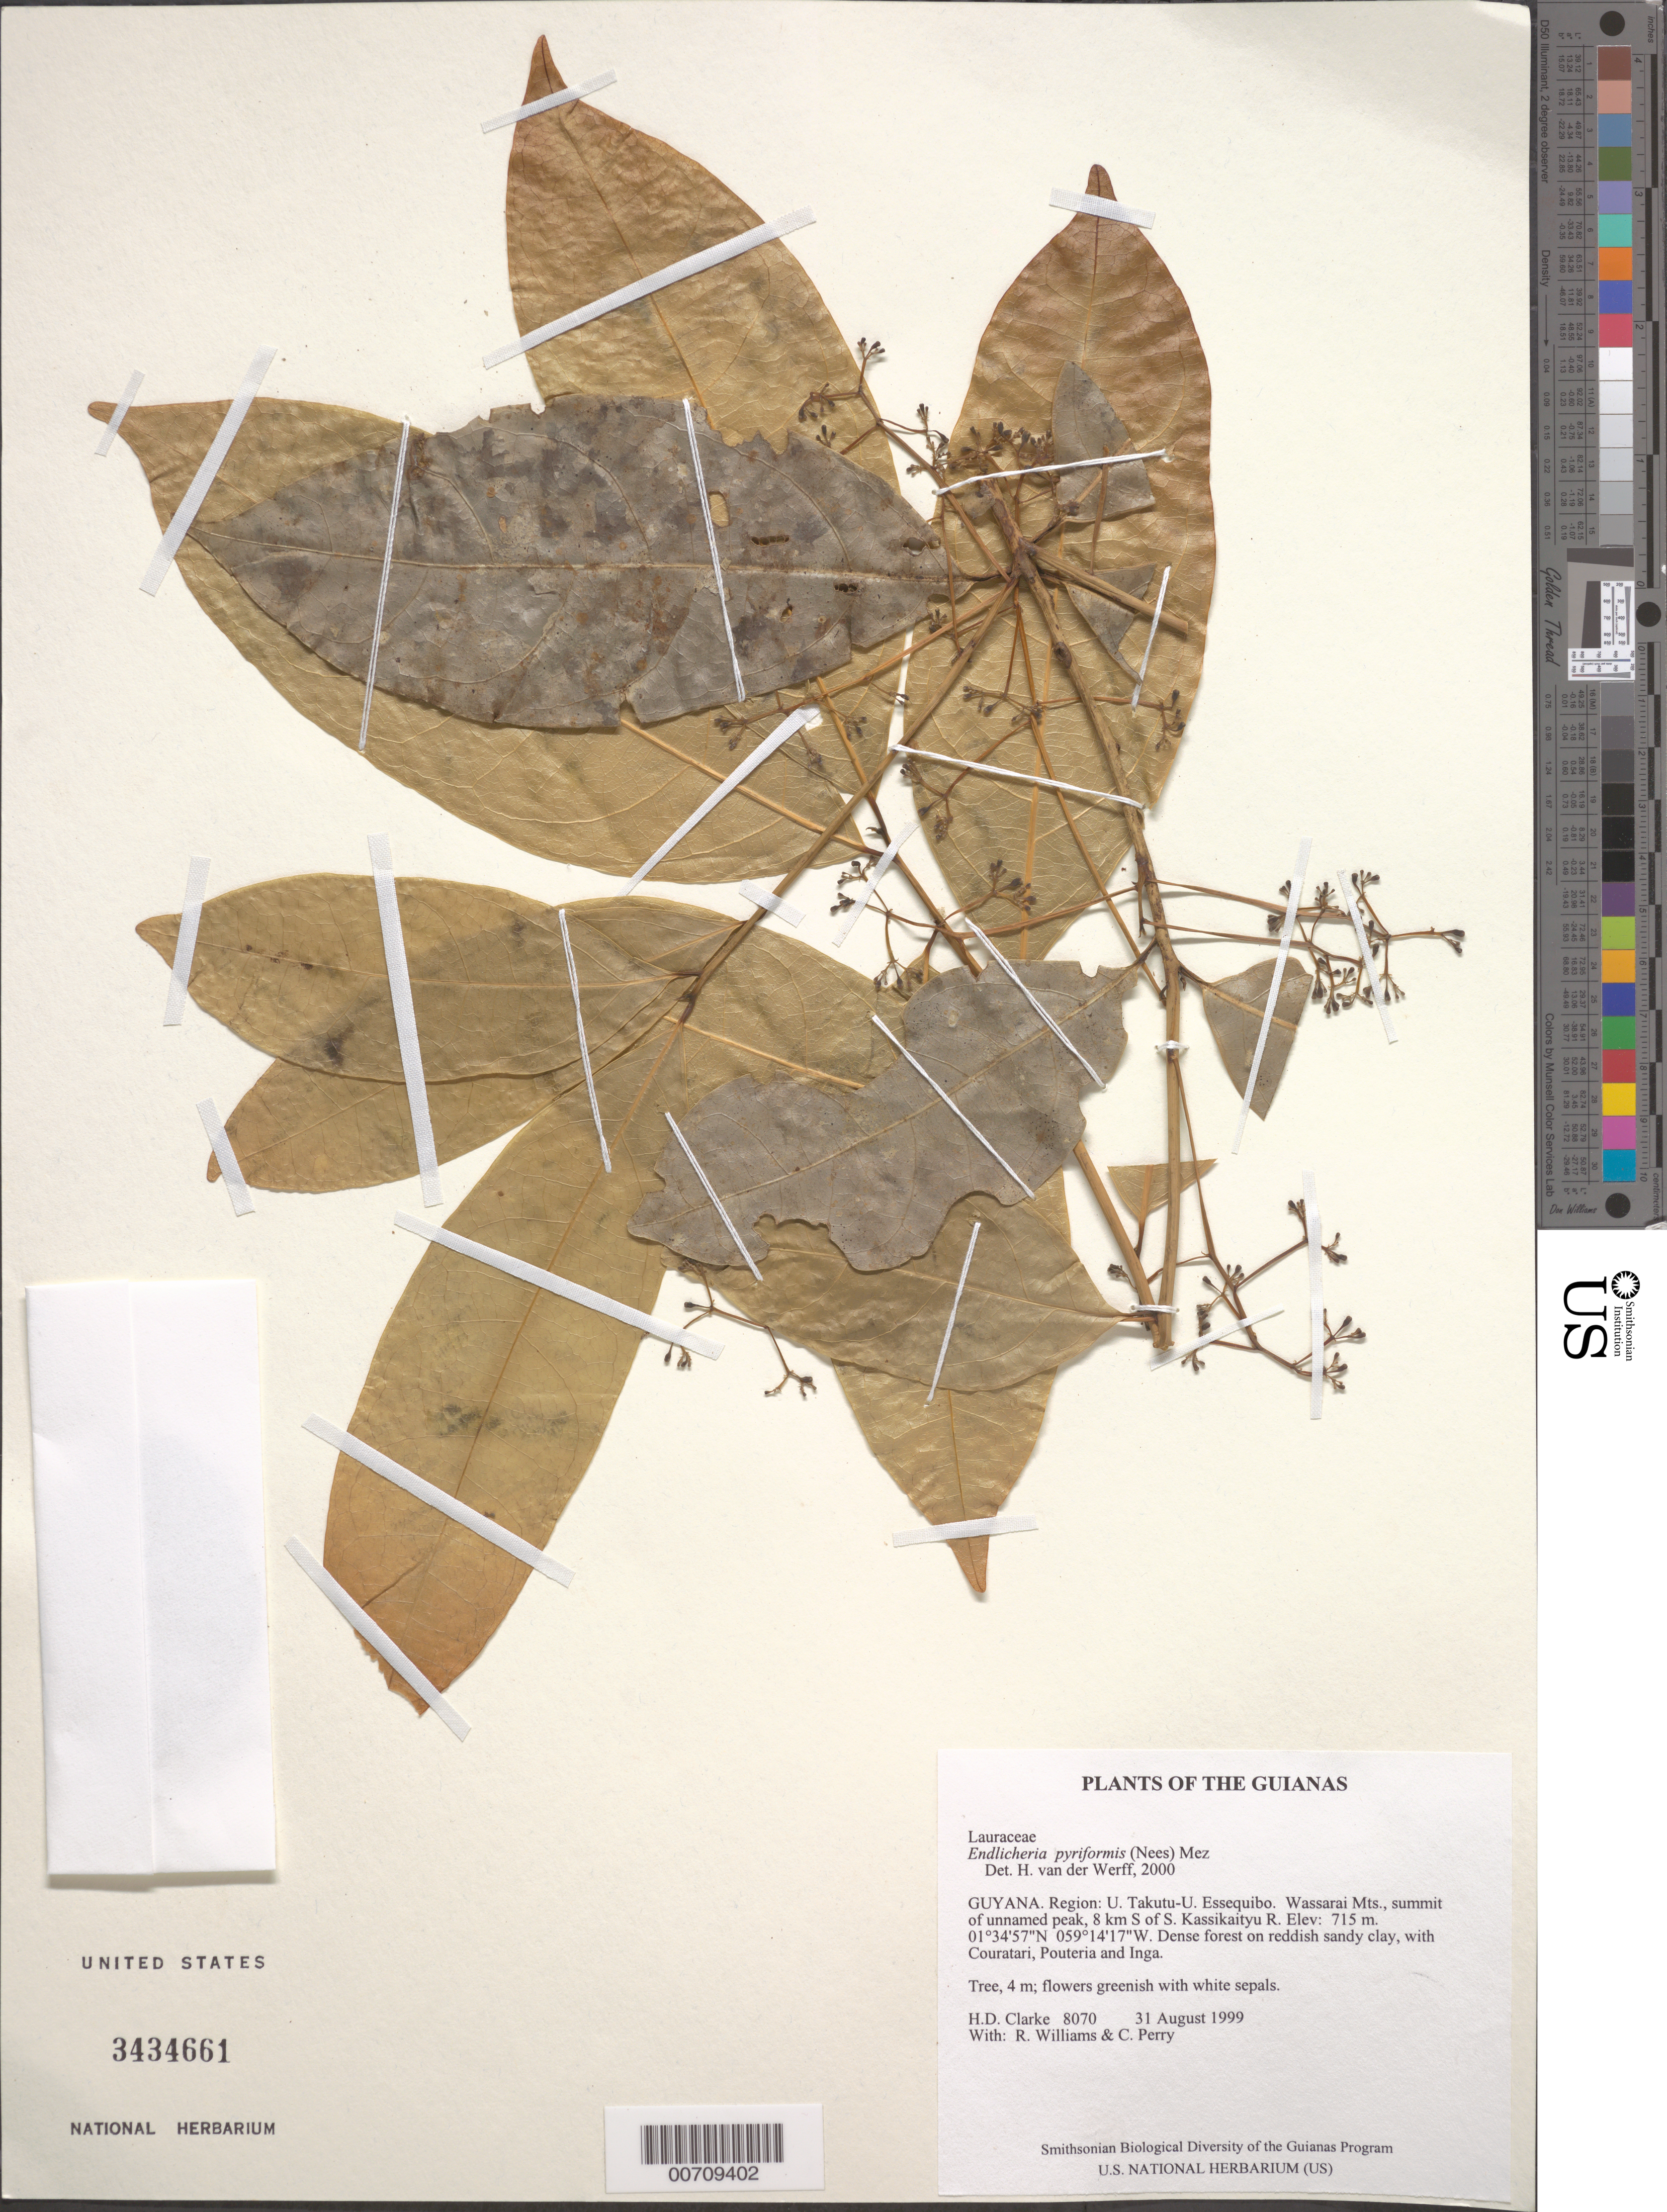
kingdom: Plantae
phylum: Tracheophyta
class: Magnoliopsida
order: Laurales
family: Lauraceae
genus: Endlicheria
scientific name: Endlicheria pyriformis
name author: (Nees) Mez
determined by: van der Werff, H., (MO), Missouri Botanical Garden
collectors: H. D. Clarke, R. Williams & C. Perry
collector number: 8070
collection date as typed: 31 August 1999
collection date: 1999-08-31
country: Guyana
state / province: U. Takutu-U. Essequibo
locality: Wassarai Mts., summit of unnamed peak, 8 km S of S. Kassikaityu R.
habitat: Dense forest on reddish sandy clay, with Couratari, Pouteria and Inga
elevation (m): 715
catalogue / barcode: US 3434661